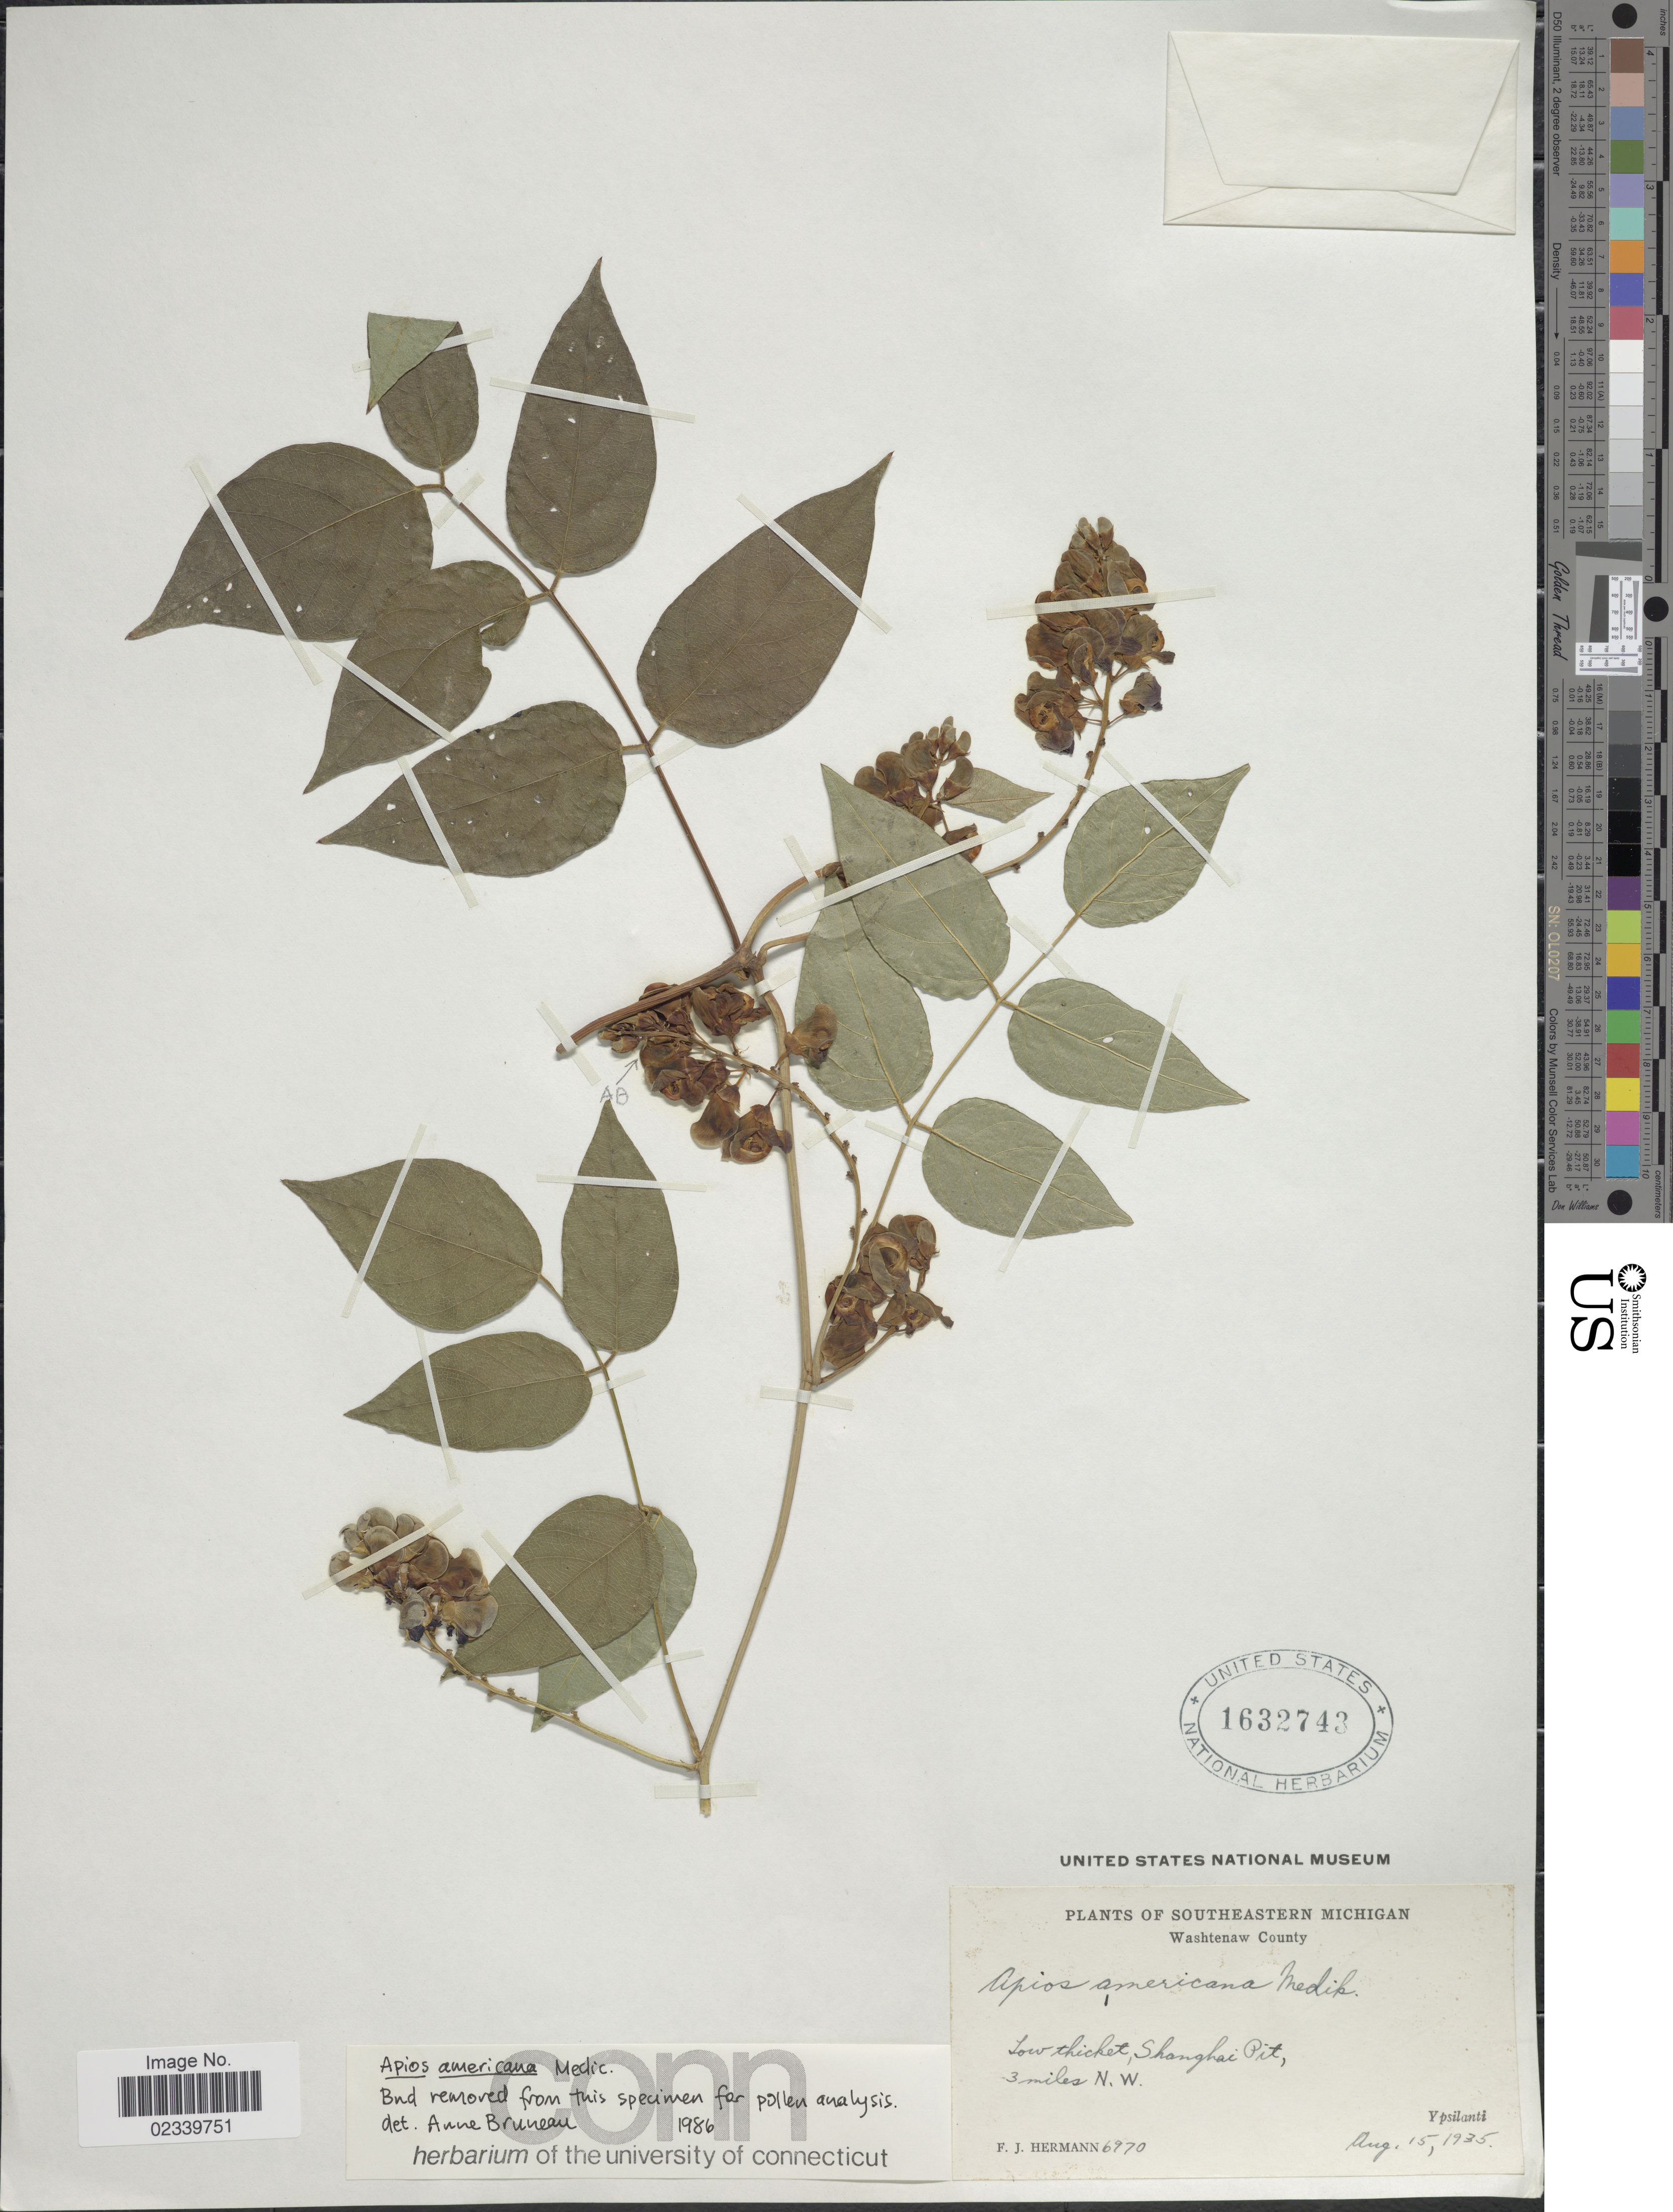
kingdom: Plantae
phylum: Tracheophyta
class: Magnoliopsida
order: Fabales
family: Fabaceae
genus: Apios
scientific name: Apios americana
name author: Medik.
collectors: F. J. Hermann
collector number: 6970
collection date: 1935-08-15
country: United States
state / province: Michigan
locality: Southeastern Michigan, Washtenaw County, Low thicket, Shanghai Pit. 3 miles N.W.Ypsilanti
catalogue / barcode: US 1632743